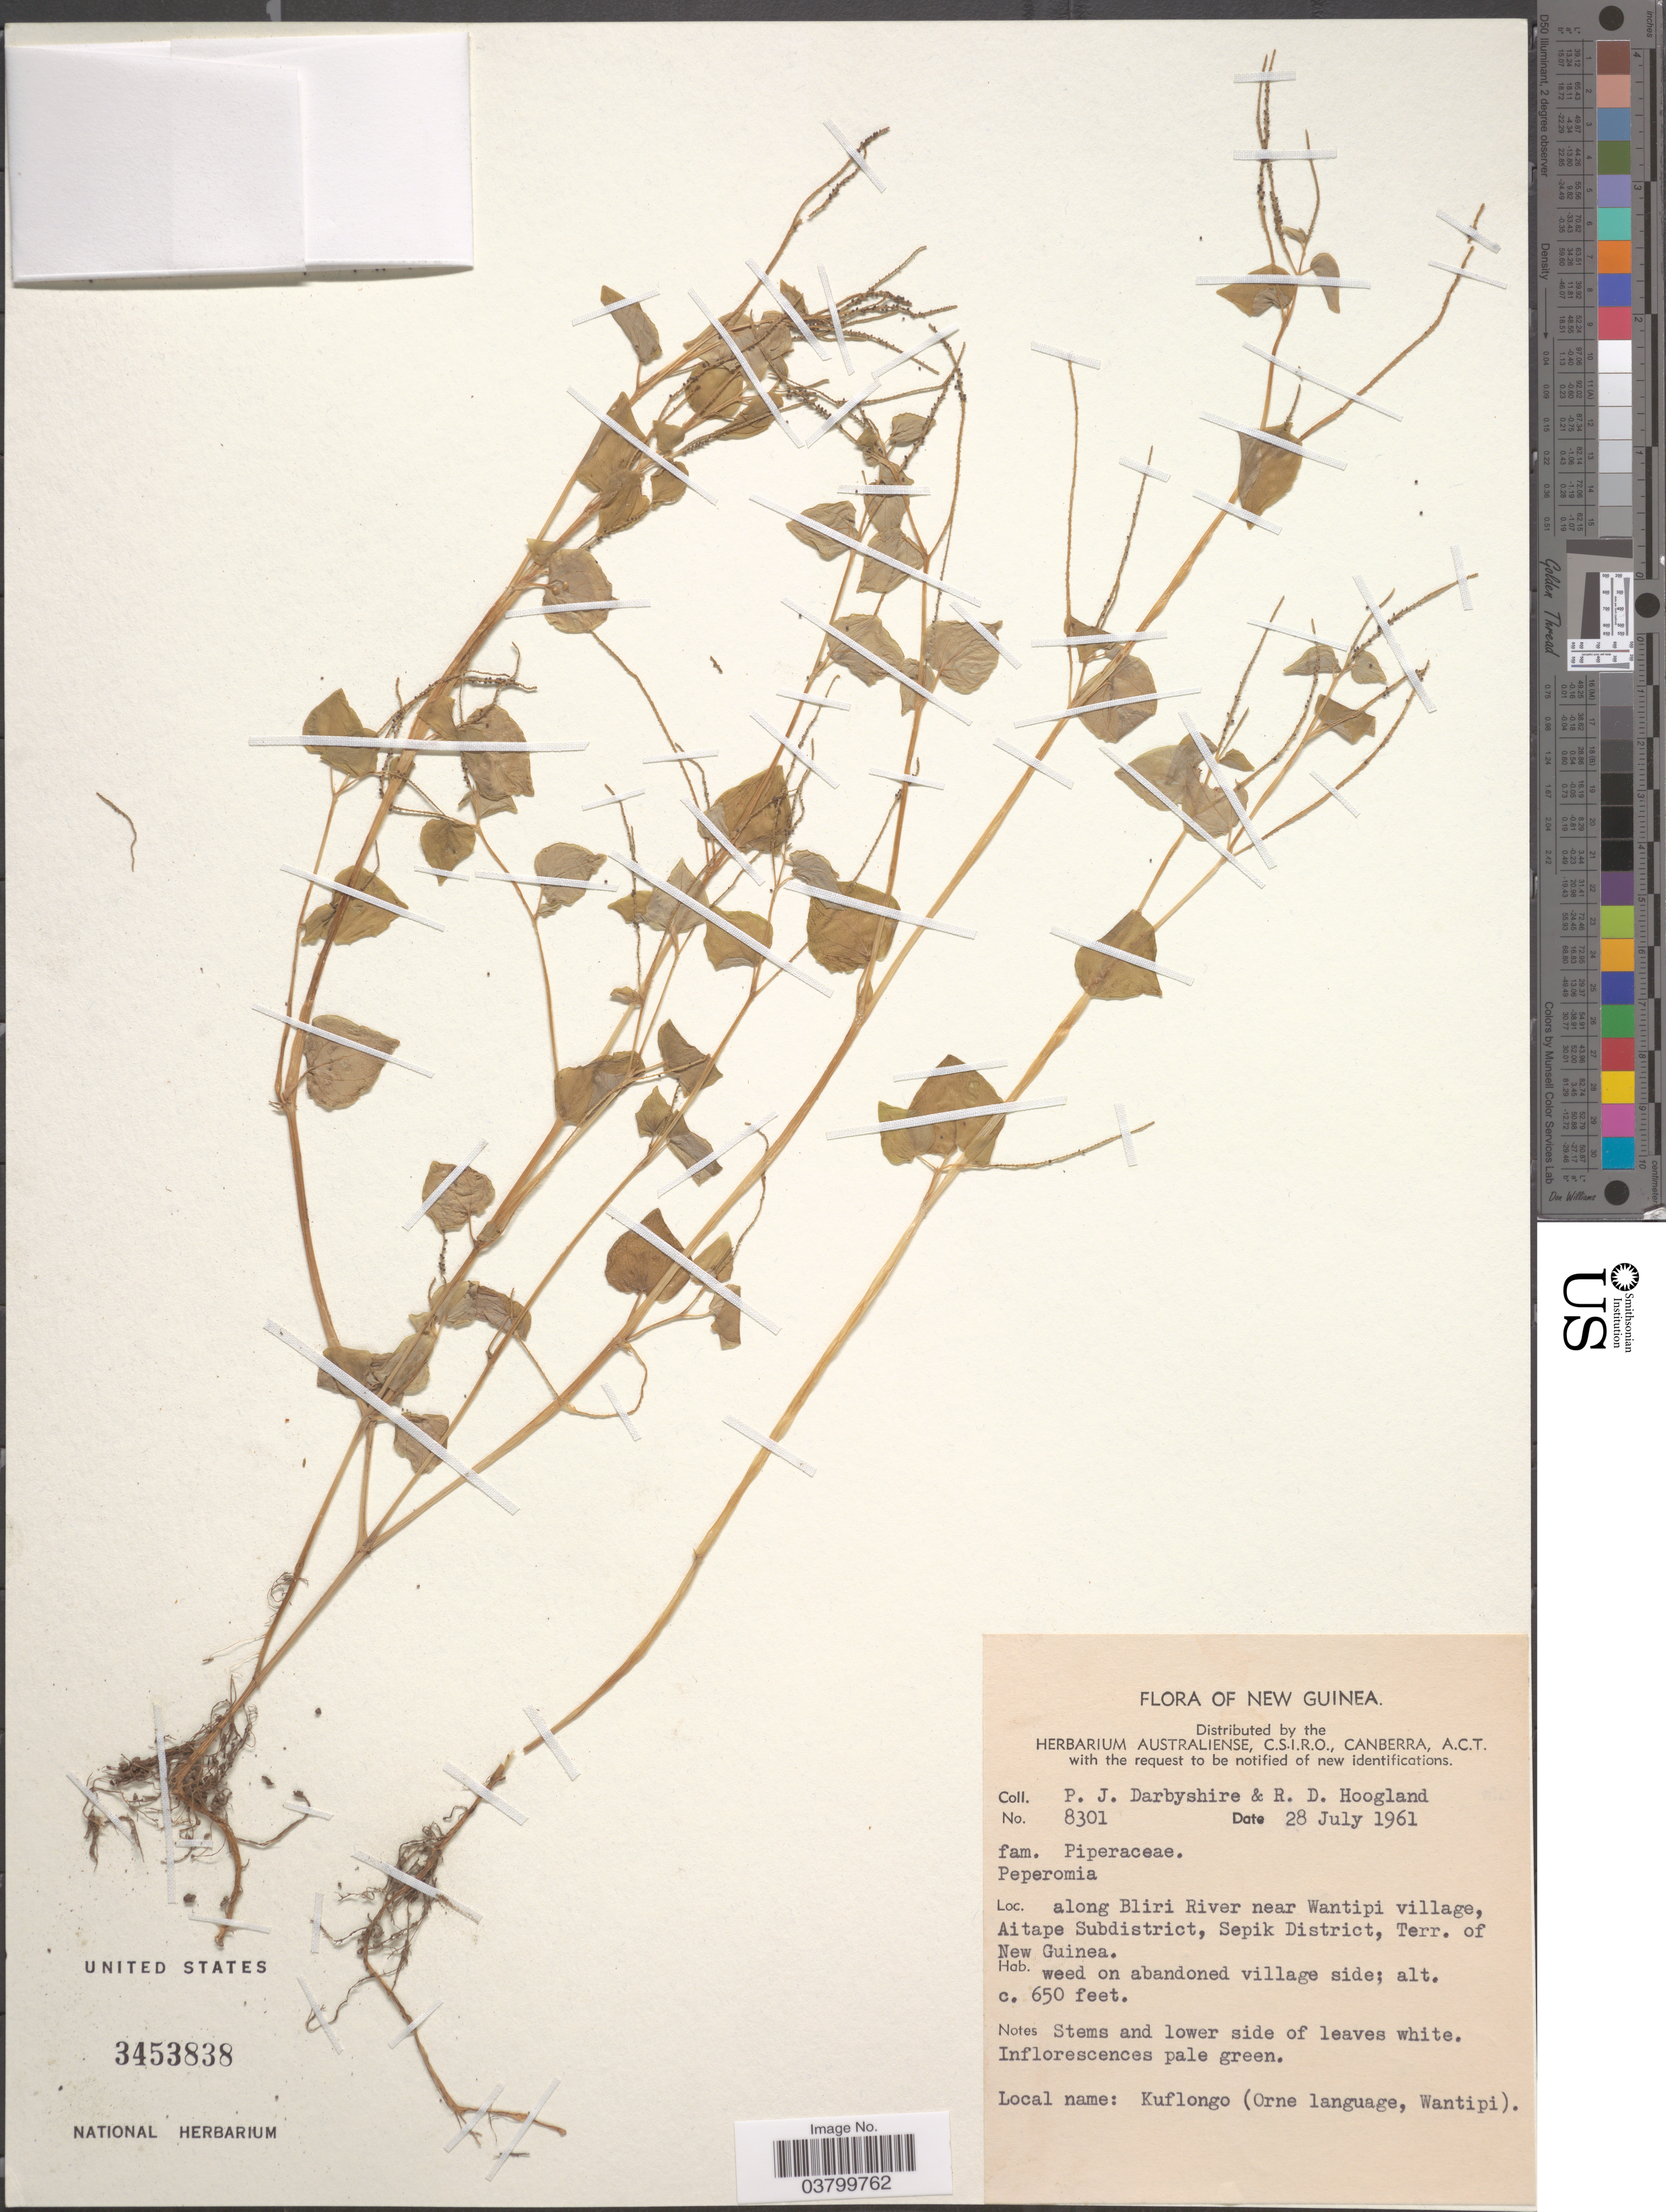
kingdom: Plantae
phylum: Tracheophyta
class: Magnoliopsida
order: Piperales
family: Piperaceae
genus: Peperomia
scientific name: Peperomia sp.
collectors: P. Darbyshire & R. D. Hoogland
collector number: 8301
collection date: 1961-07-28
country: Papua New Guinea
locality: New Guinea. Along Bliri River near Wantipi village, Aitape Subdistrict, Sepik District, Terr. of New Guinea.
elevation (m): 198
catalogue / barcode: US 3453838